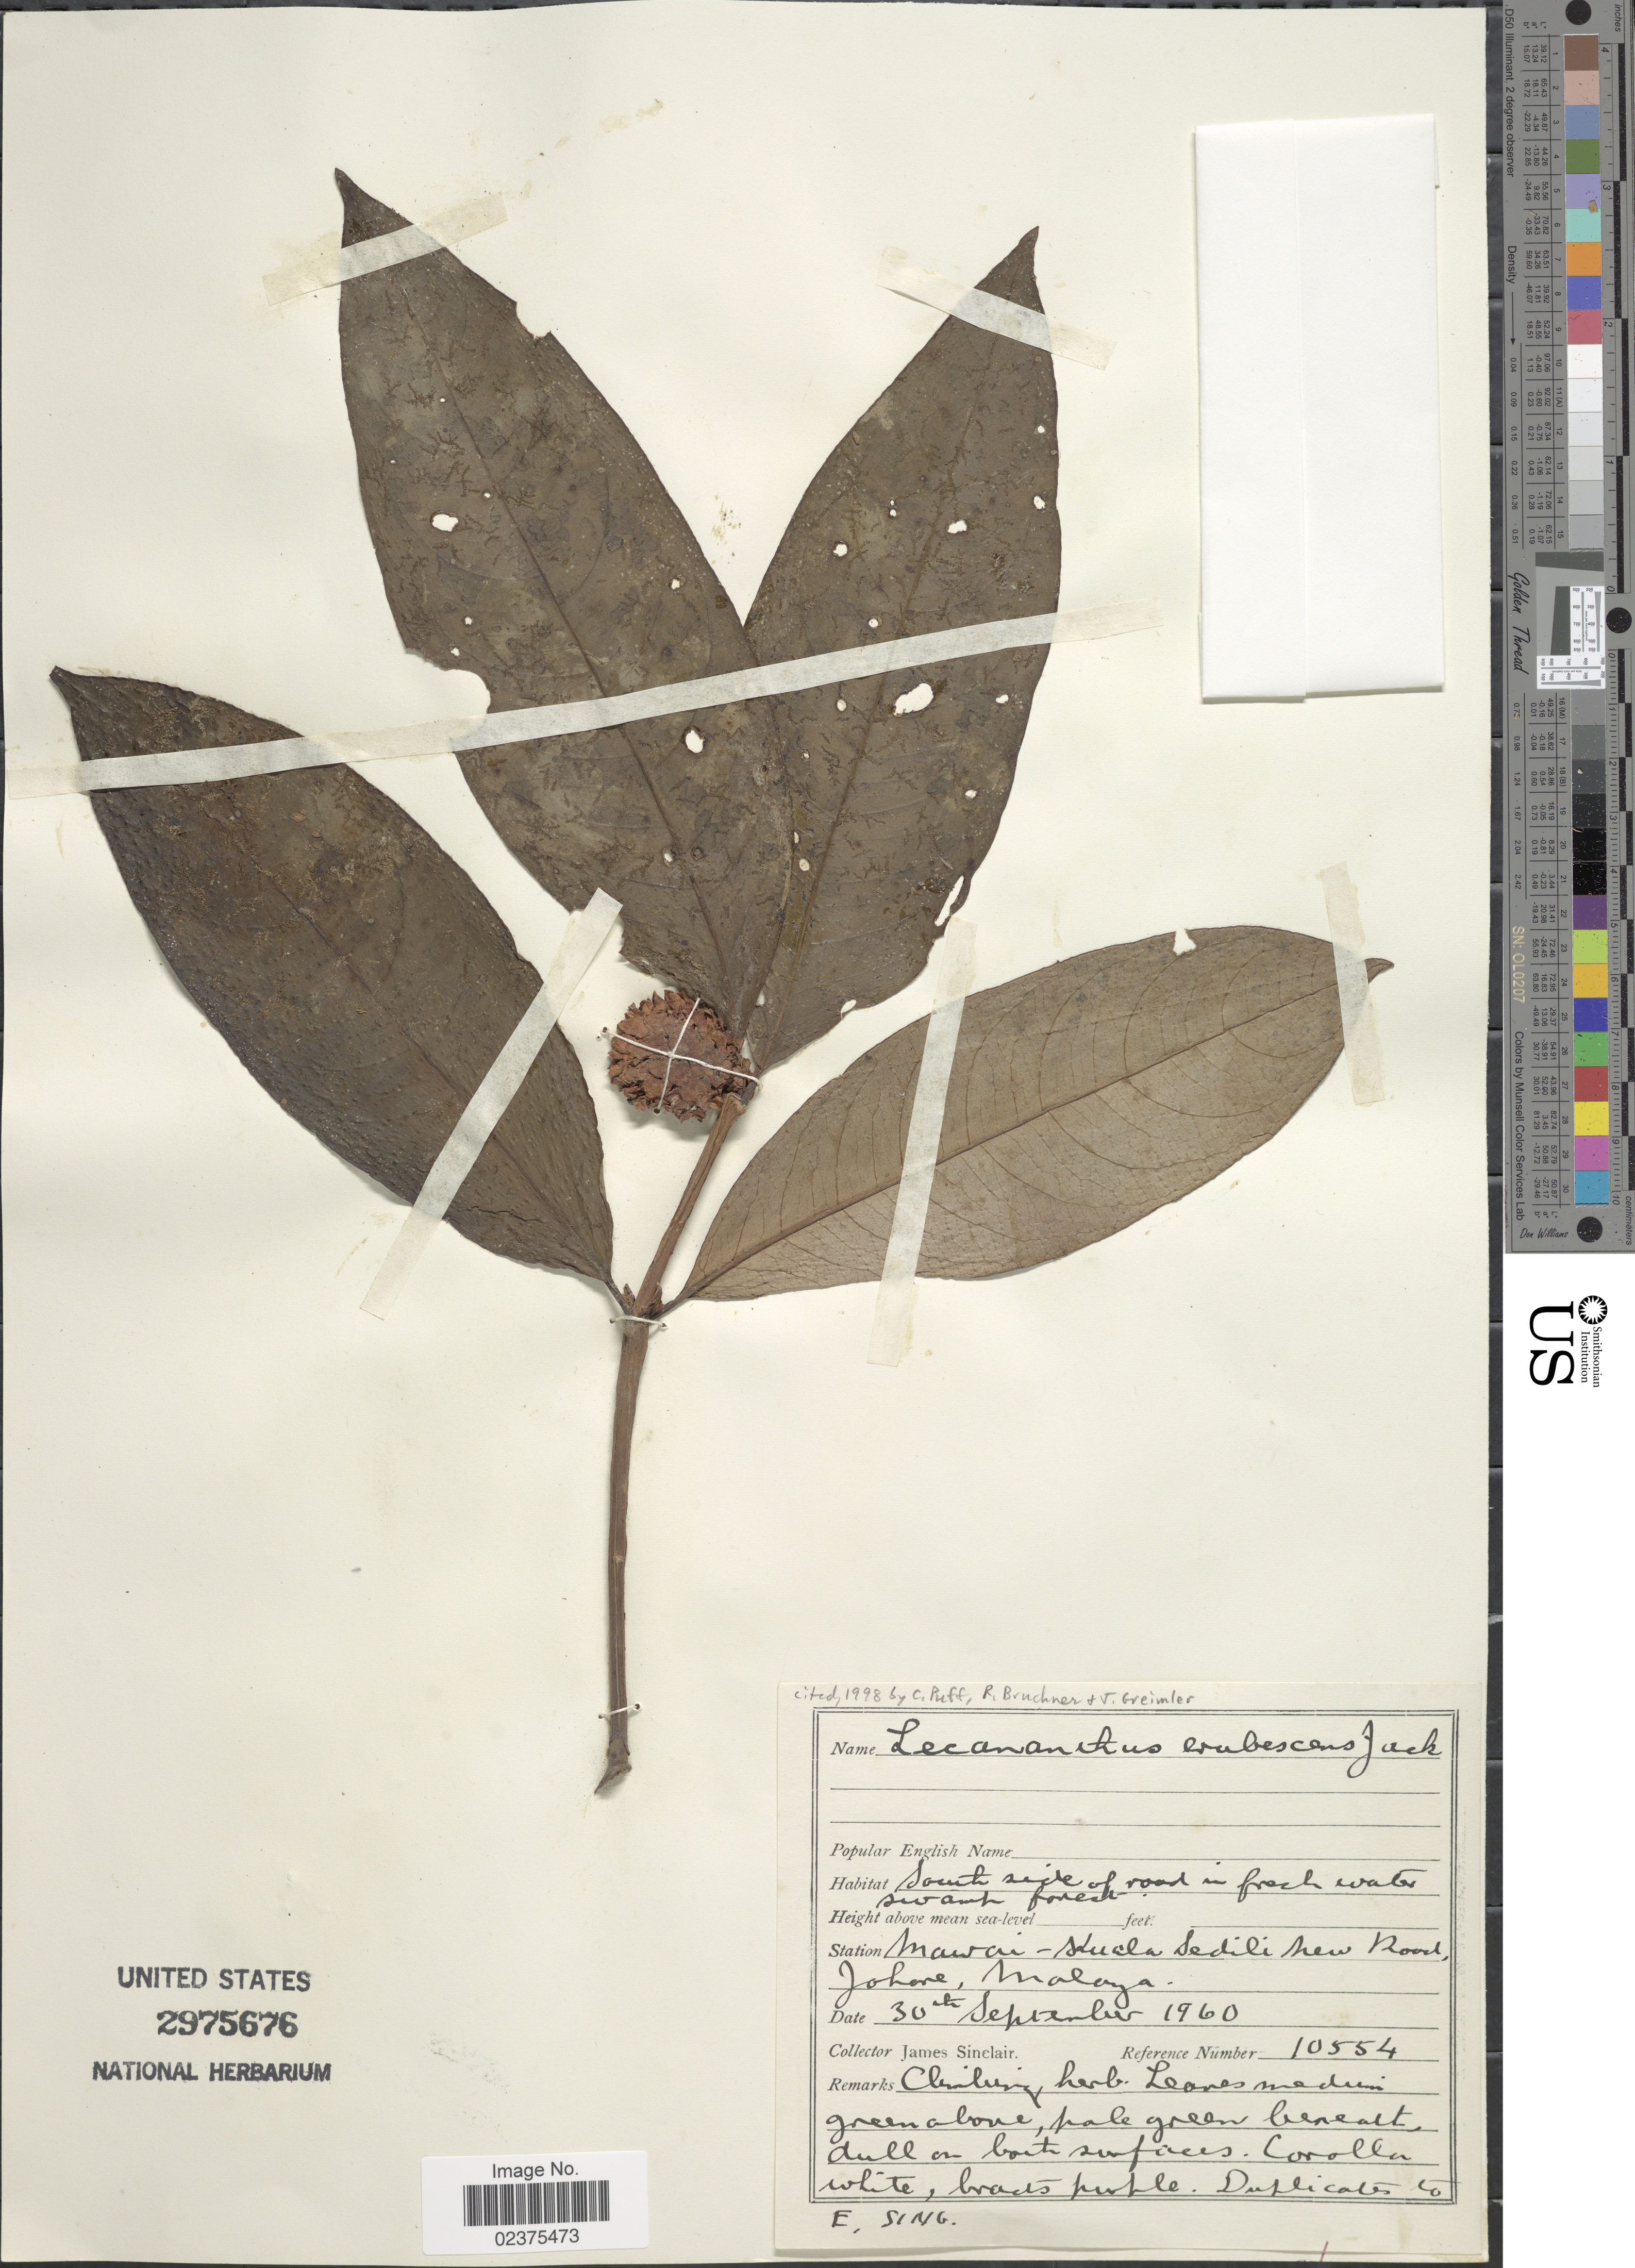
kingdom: Plantae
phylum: Tracheophyta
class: Magnoliopsida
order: Gentianales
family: Rubiaceae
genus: Lecananthus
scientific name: Lecananthus erubescens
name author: Jack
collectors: J. Sinclair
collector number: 10554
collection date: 1960-09-30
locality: Mawai, Kucka Sedili New Road, Johore, Malaya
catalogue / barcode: US 2975676